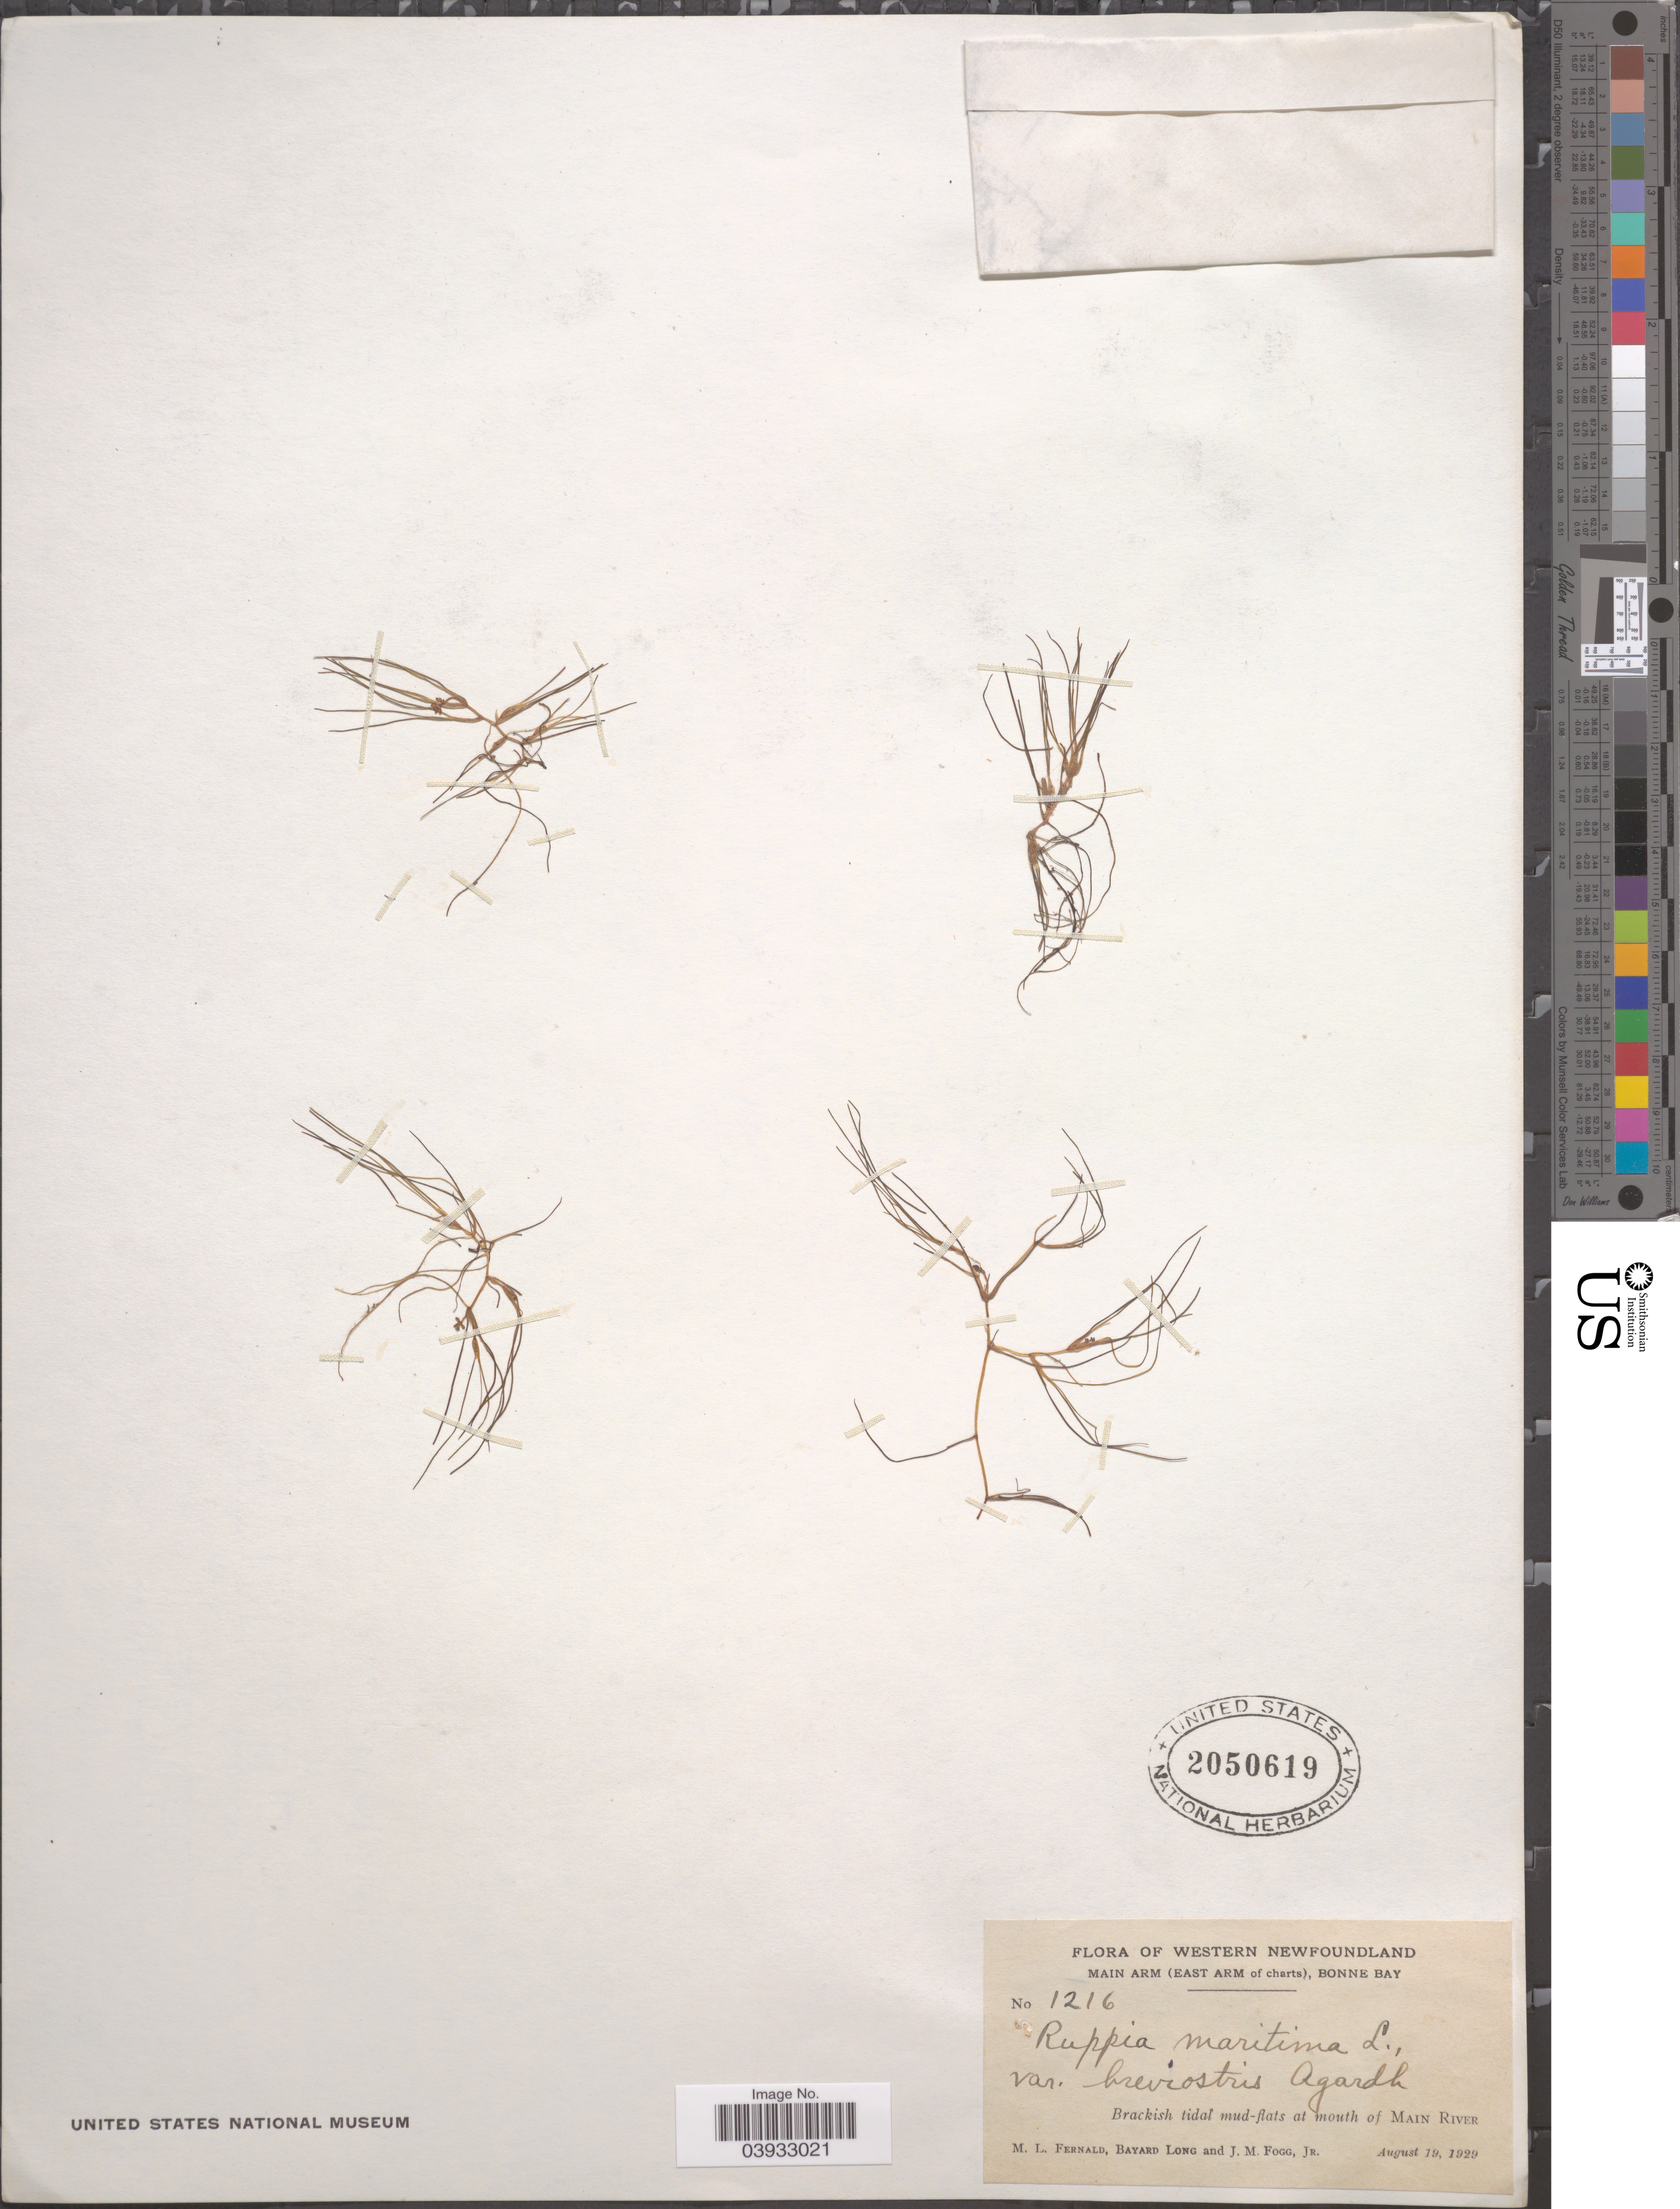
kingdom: Plantae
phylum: Tracheophyta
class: Liliopsida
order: Alismatales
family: Ruppiaceae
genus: Ruppia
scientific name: Ruppia maritima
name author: L.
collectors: M. L. Fernald, B. Long & J. Fogg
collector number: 1216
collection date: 1929-08-19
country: Canada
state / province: Newfoundland and Labrador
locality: Western Newfoundland. Main Arm (East Arm of charts), Bonne Bay. At mouth of Main River.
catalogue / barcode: US 2050619